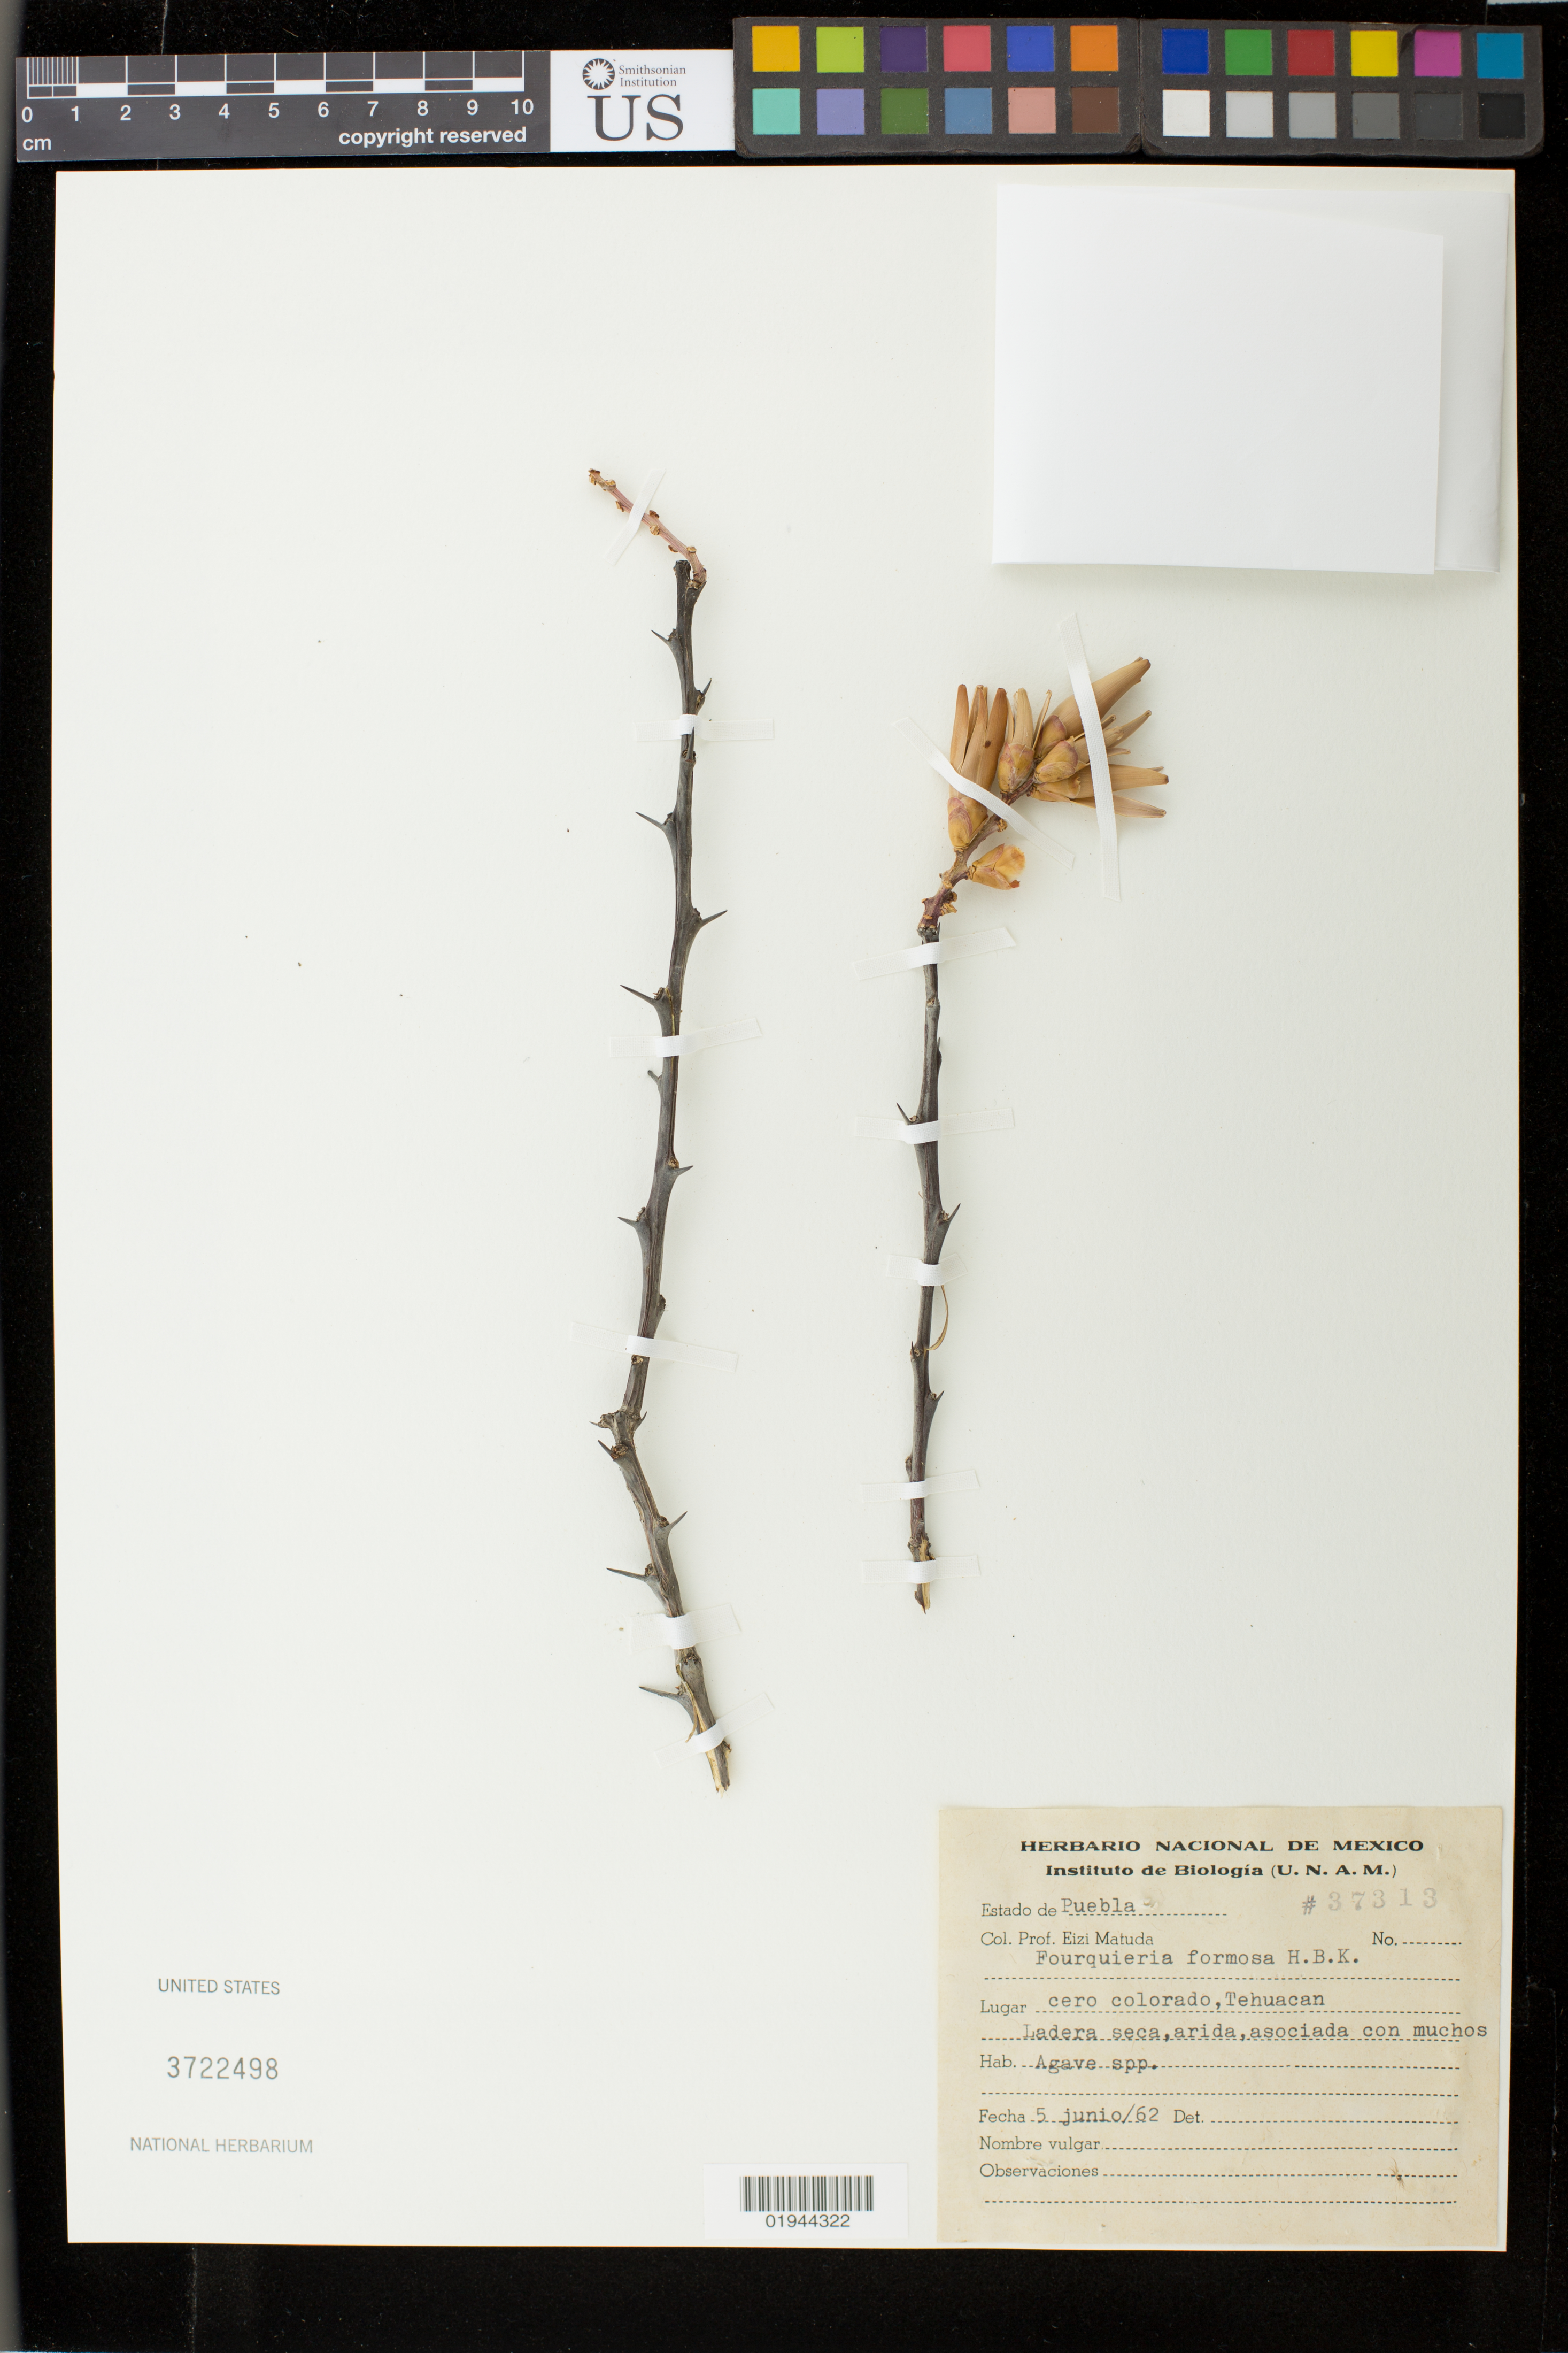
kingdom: Plantae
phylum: Tracheophyta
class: Magnoliopsida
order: Ericales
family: Fouquieriaceae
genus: Fouquieria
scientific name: Fouquieria formosa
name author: Kunth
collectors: E. Matuda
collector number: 37313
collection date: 1962-06-05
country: Mexico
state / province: Puebla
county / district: Tehuacán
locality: Cero colorado, Tehuacan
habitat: Ladera seca, arida.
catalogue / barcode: US 3722498